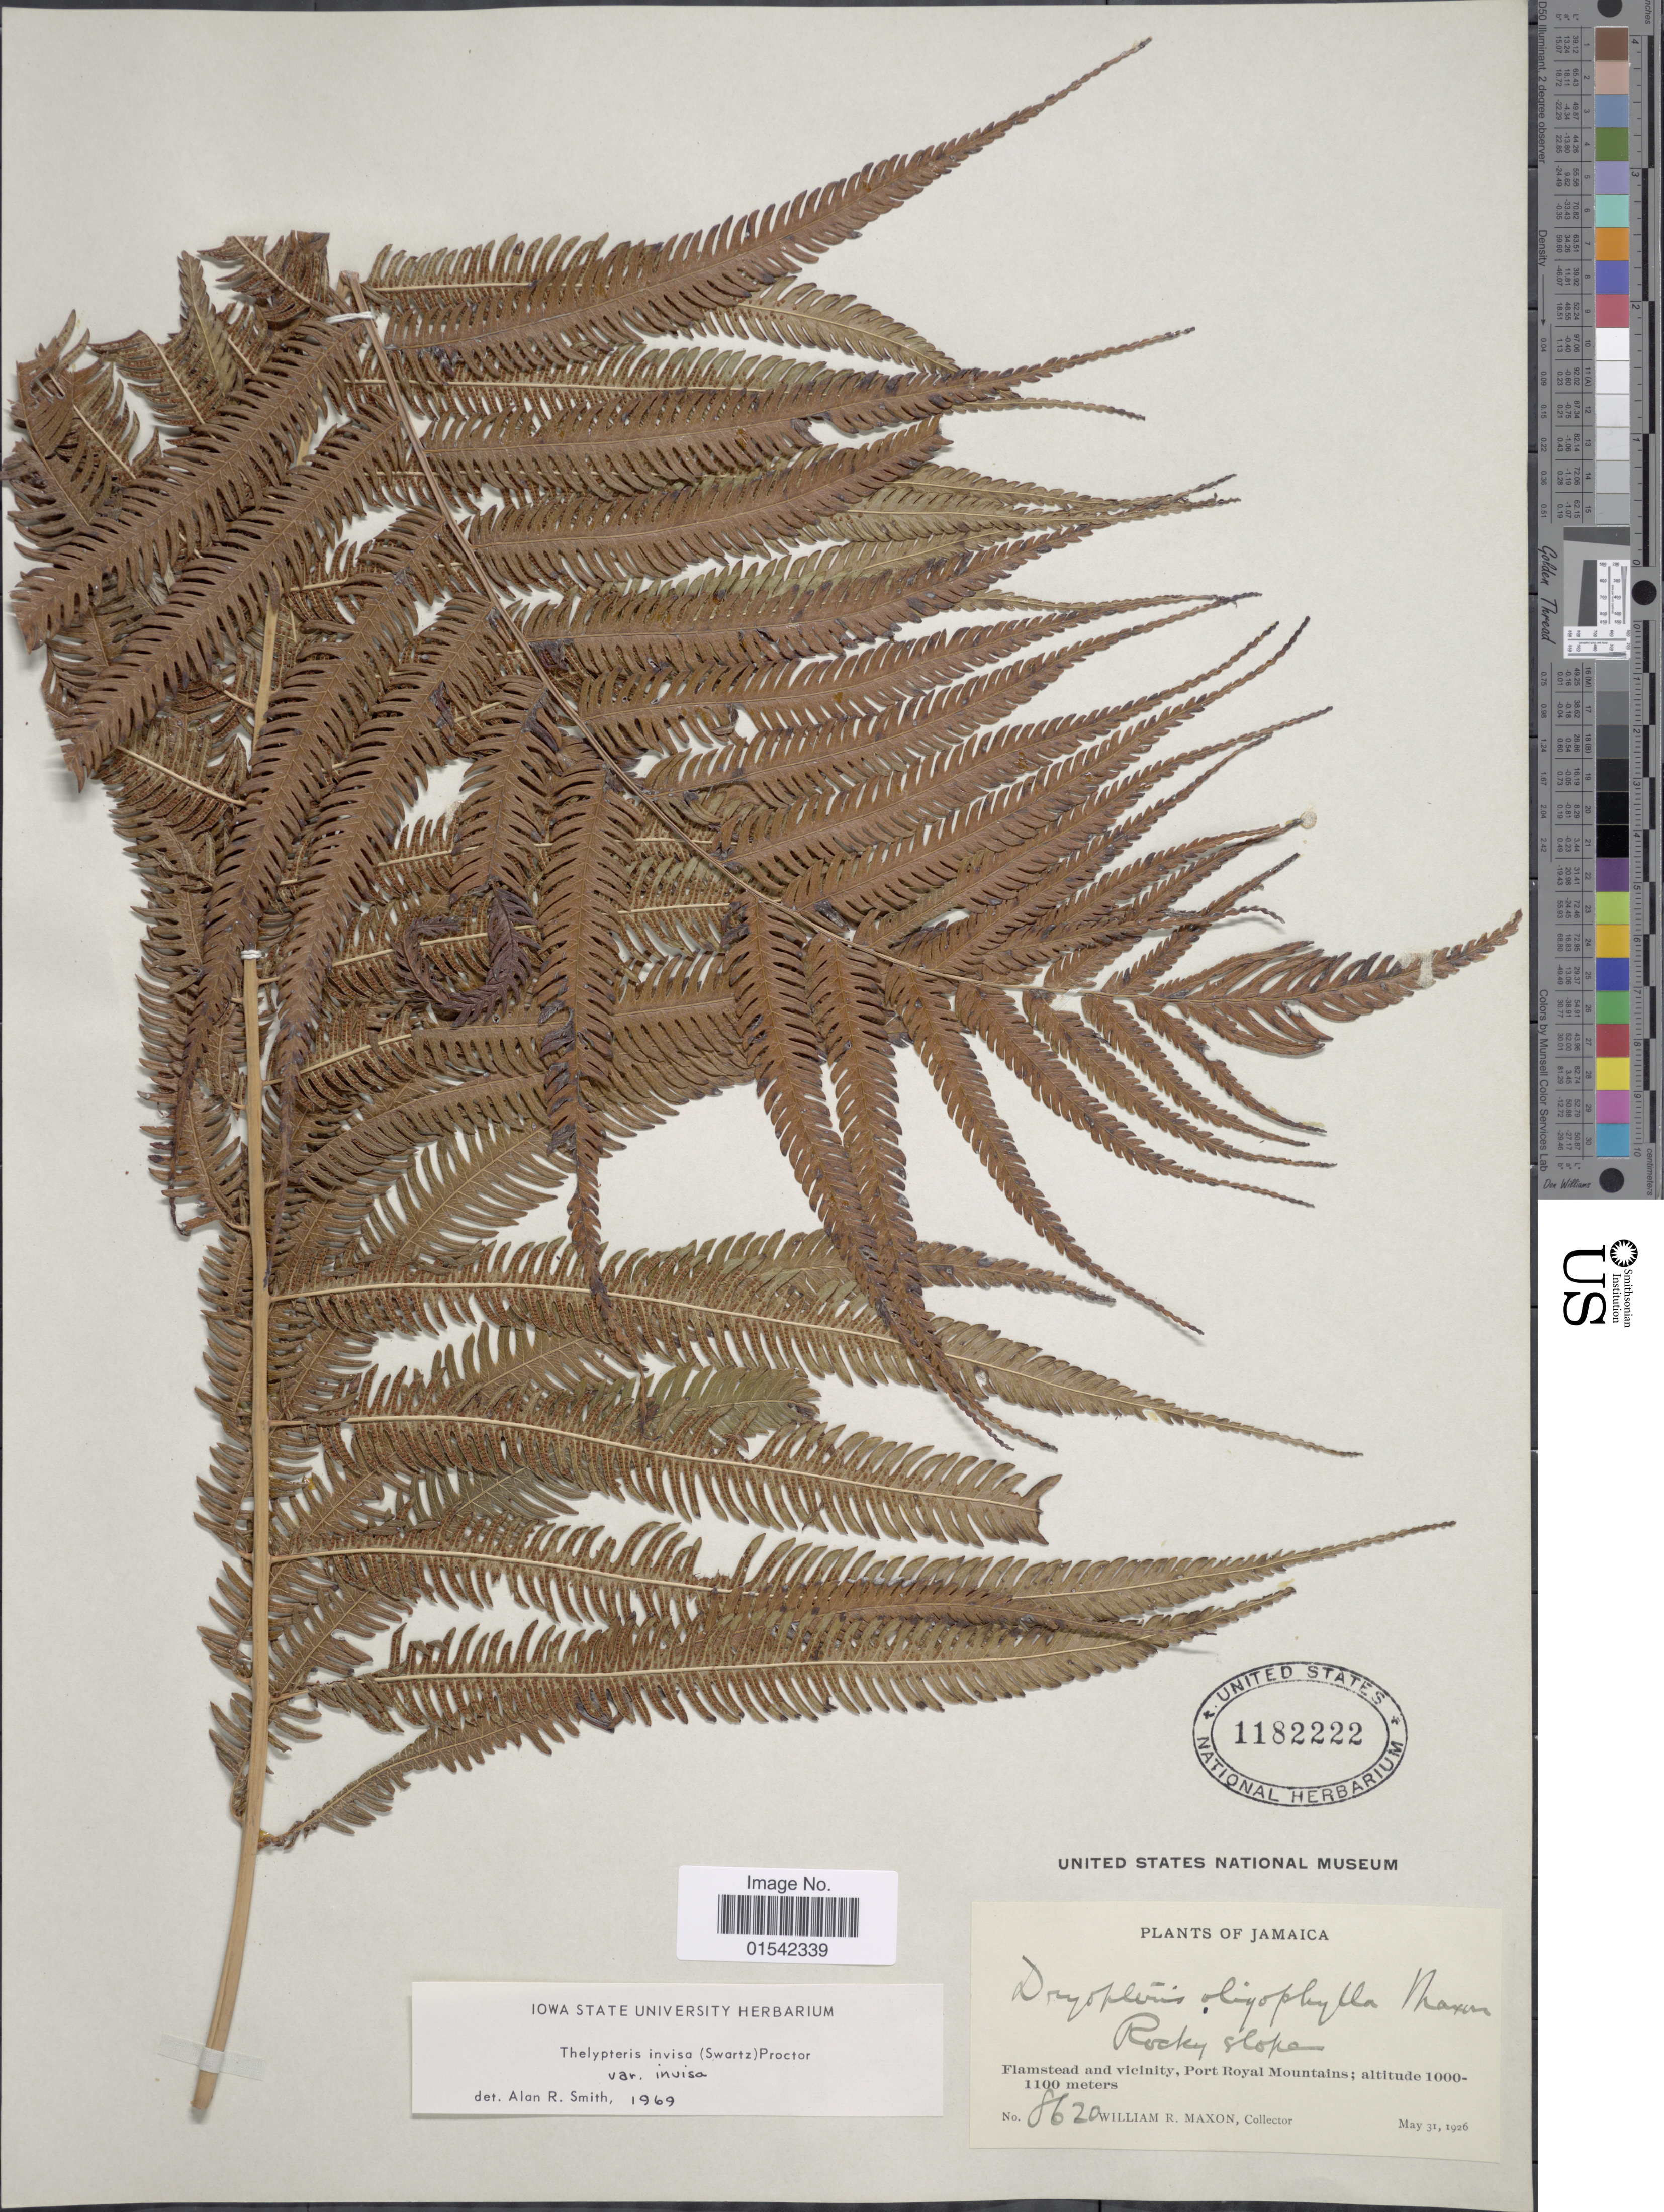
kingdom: Plantae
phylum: Tracheophyta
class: Polypodiopsida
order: Polypodiales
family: Thelypteridaceae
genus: Cyclosorus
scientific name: Cyclosorus grandis (A.R. Sm.) comb. nov., ined 2015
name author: (A.R. Sm.)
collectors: W. R. Maxon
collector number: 8620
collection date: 1926-05-31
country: Jamaica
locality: Flamstead and vicinity, Port Royal Mountains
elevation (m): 1000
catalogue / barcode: US 1182222